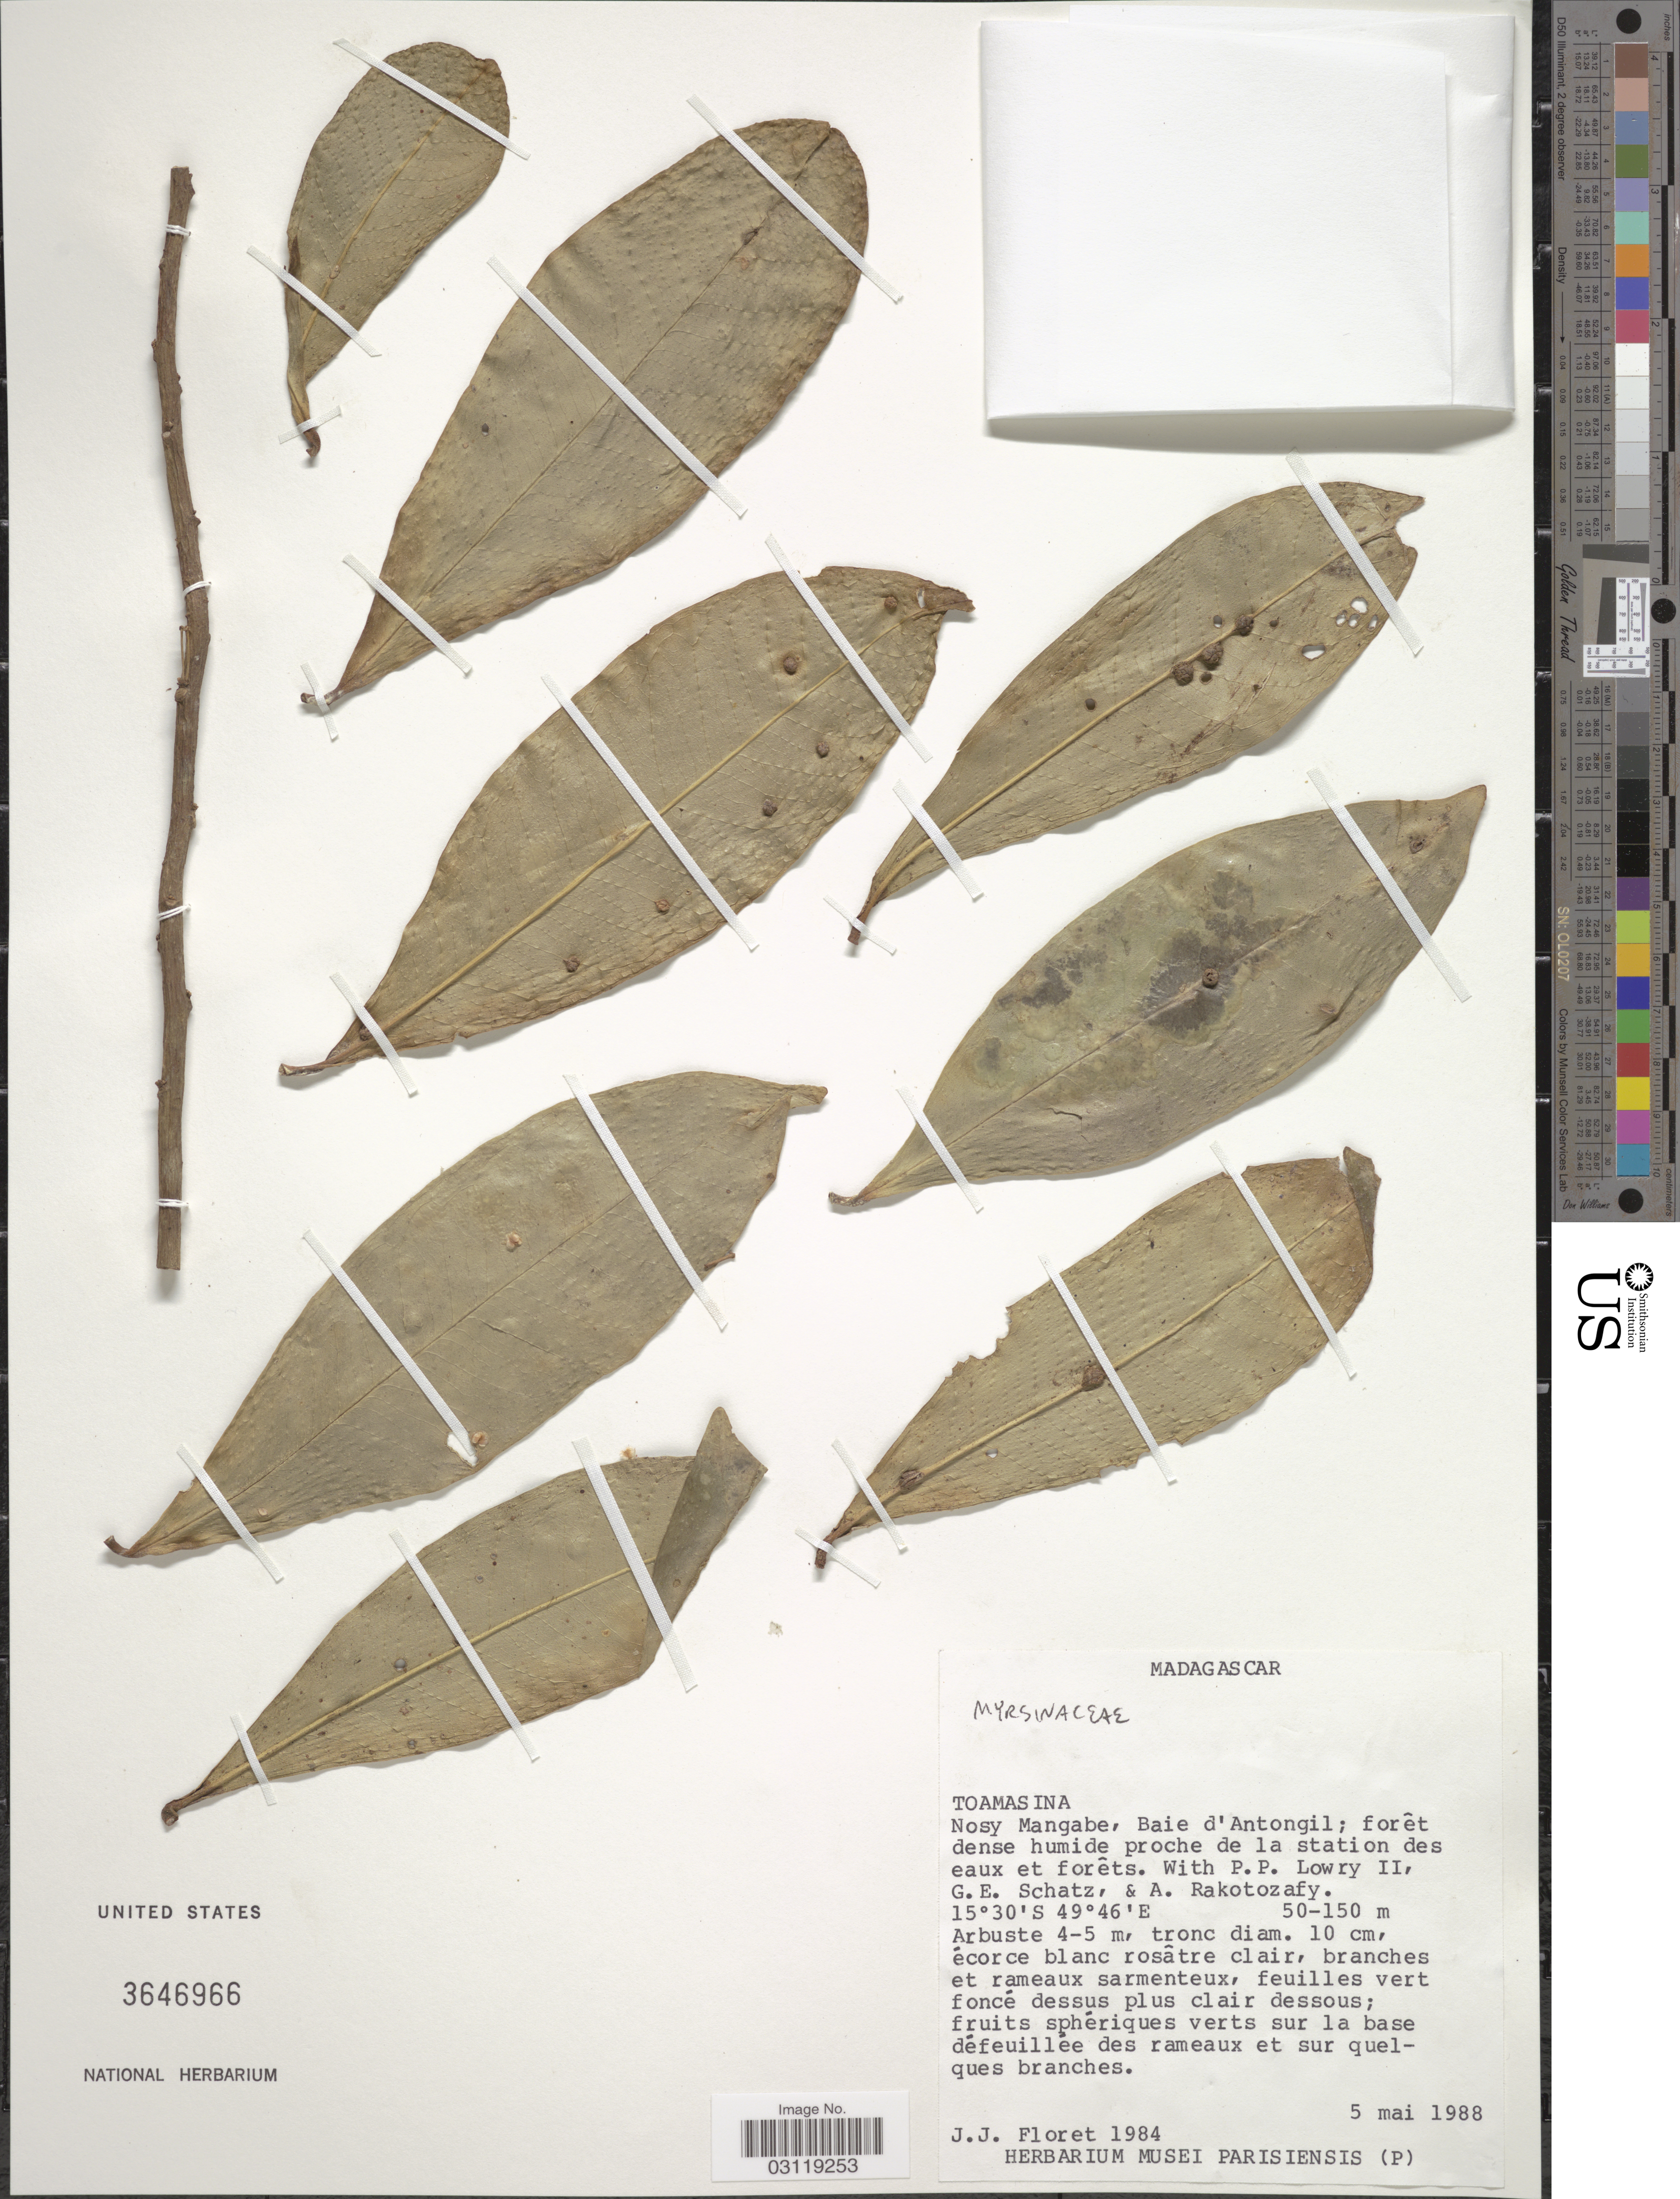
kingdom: Plantae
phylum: Tracheophyta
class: Magnoliopsida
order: Ericales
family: Primulaceae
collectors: J. Floret, P. P. Lowry, G. Schatz & A. Rakotozafy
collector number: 1984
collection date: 1988-05-05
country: Madagascar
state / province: Analanjirofo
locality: Nosy Mangabe, Baie d'Antongil; forêt dense humide proche de la station des eaux et forêts.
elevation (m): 50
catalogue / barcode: US 3646966